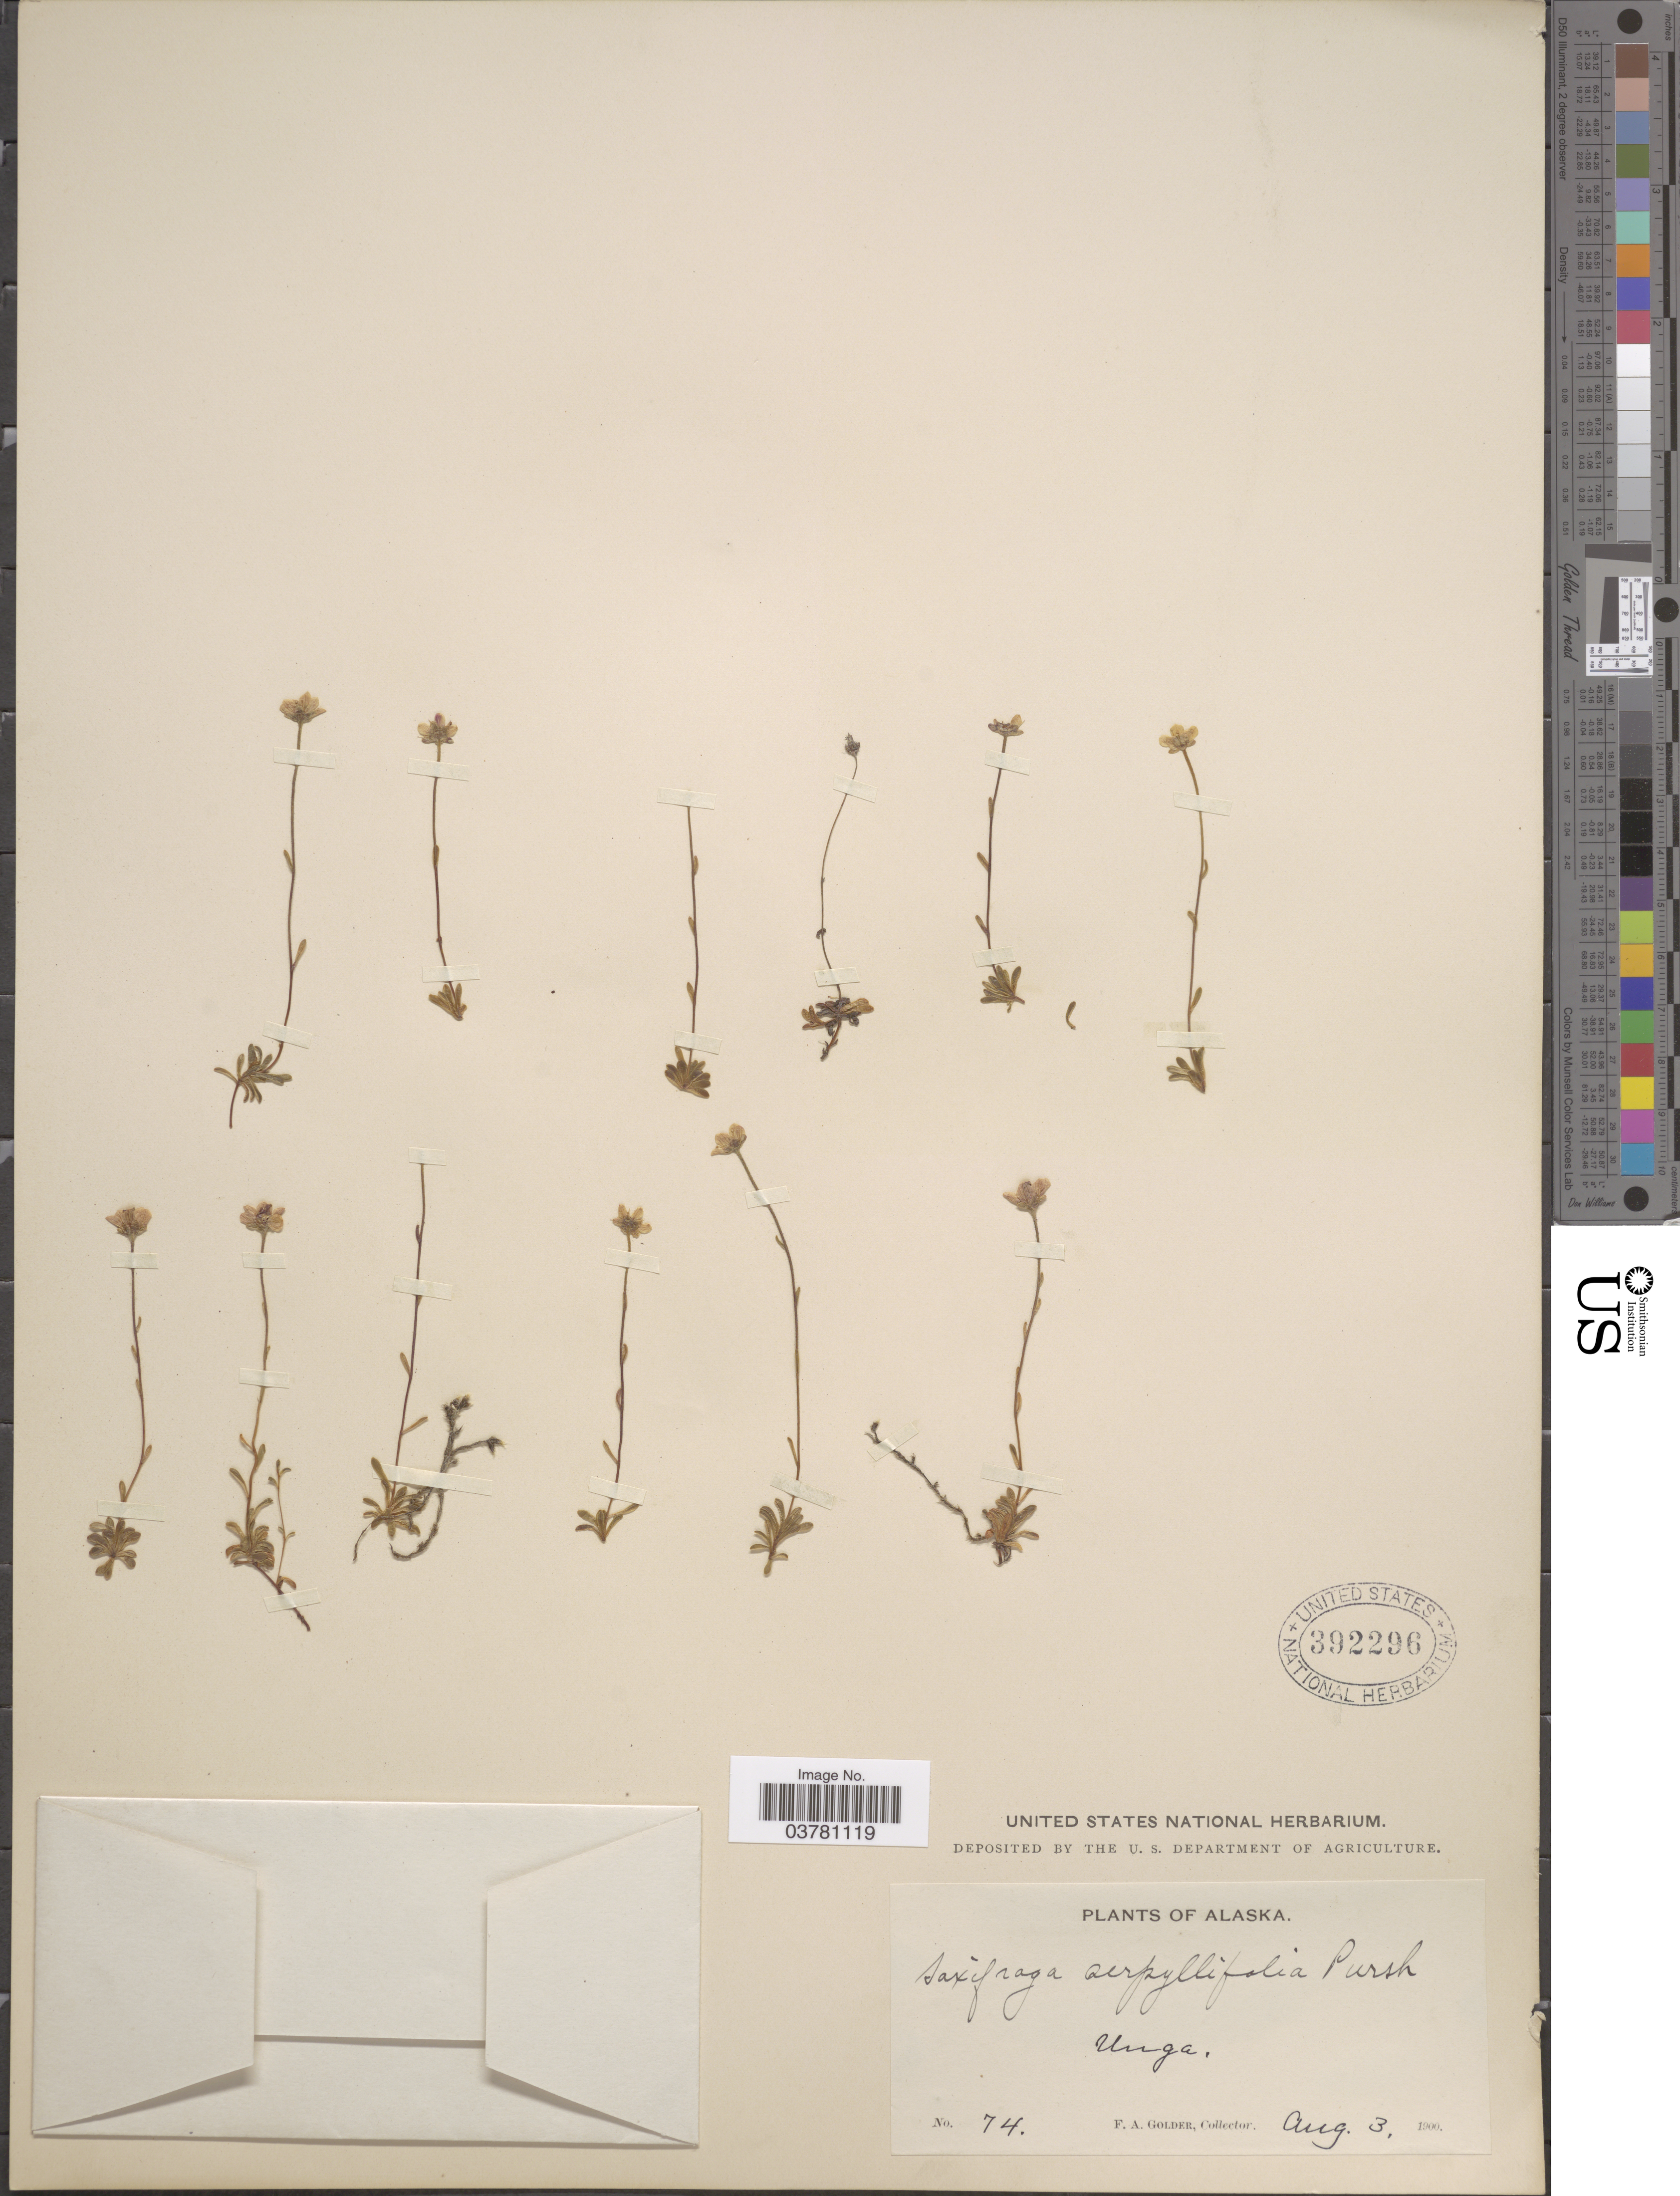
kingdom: Plantae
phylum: Tracheophyta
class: Magnoliopsida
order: Saxifragales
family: Saxifragaceae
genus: Saxifraga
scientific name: Saxifraga serpyllifolia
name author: Pursh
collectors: F. Golder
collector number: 74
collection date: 1900-08-03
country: United States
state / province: Alaska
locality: Unga.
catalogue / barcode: US 392296